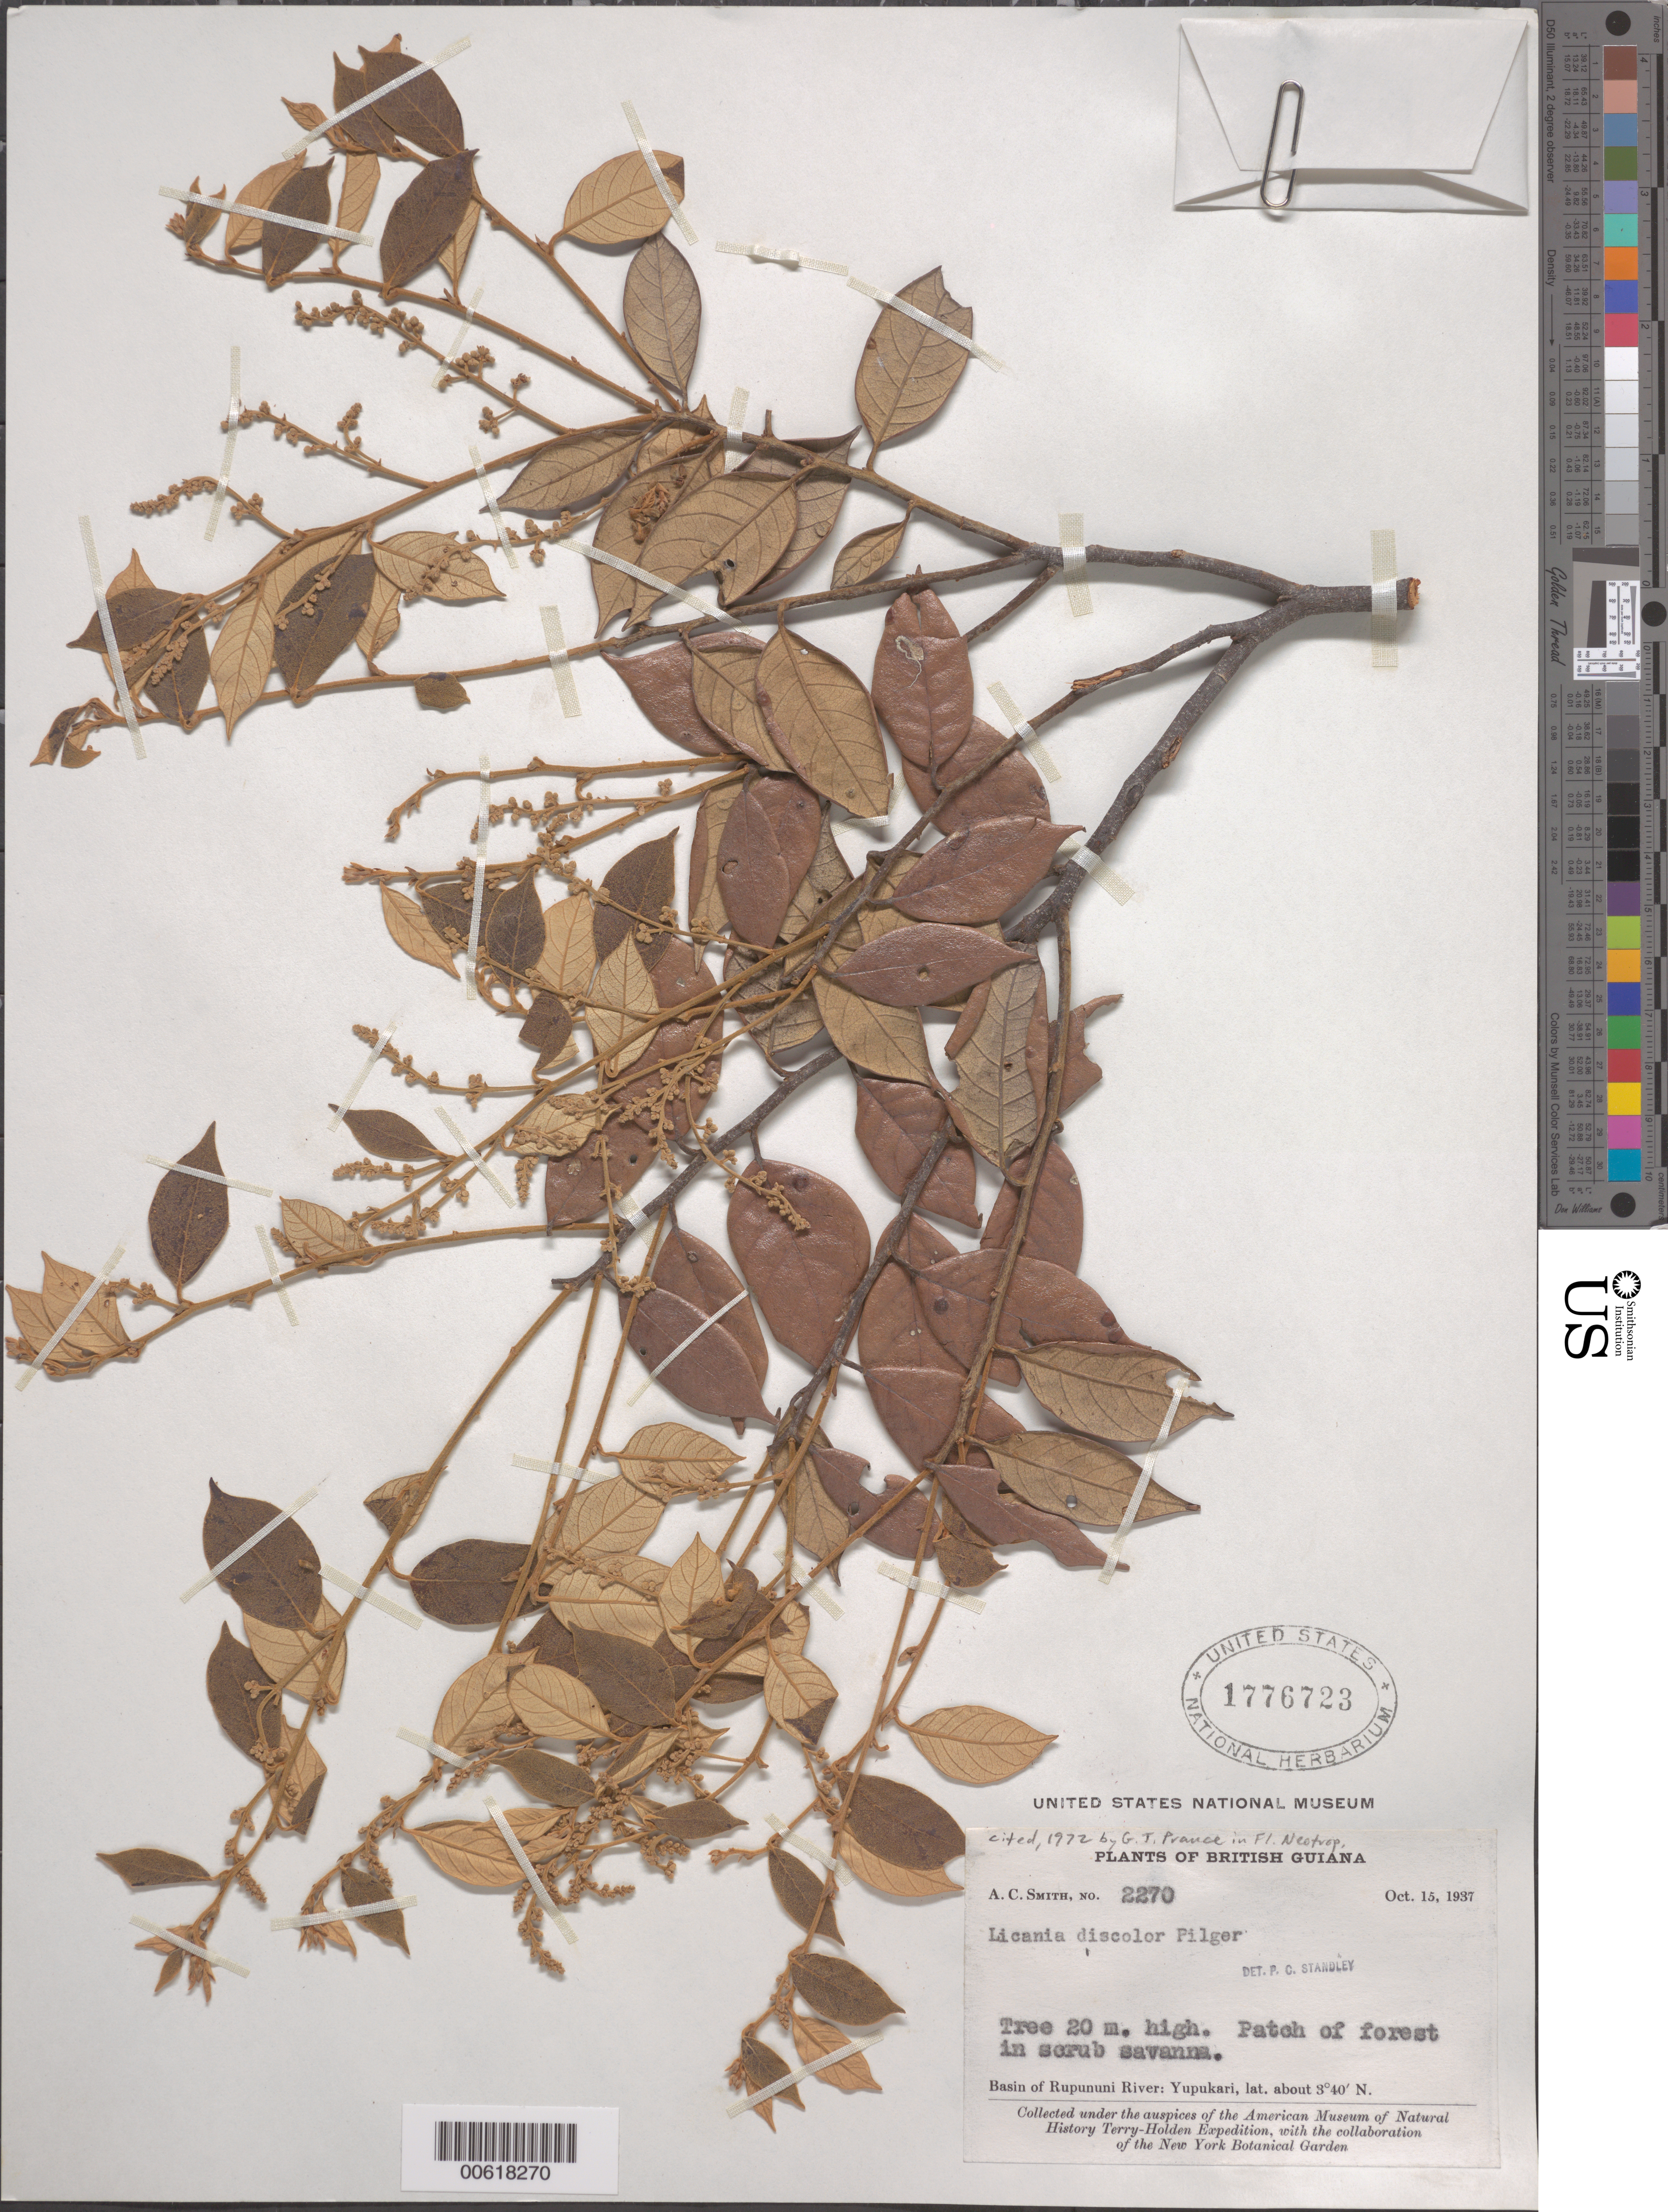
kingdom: Plantae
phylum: Tracheophyta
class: Magnoliopsida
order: Malpighiales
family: Chrysobalanaceae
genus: Licania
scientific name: Licania discolor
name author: Pilg.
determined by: Standley, Paul C.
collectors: A. C. Smith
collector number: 2270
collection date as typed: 15-Oct-37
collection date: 1937-10-15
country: Guyana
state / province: U. Takutu-U. Essequibo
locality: Yupukari, Rupununi River basin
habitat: Patch of forest in scrub savanna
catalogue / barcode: US 1776723